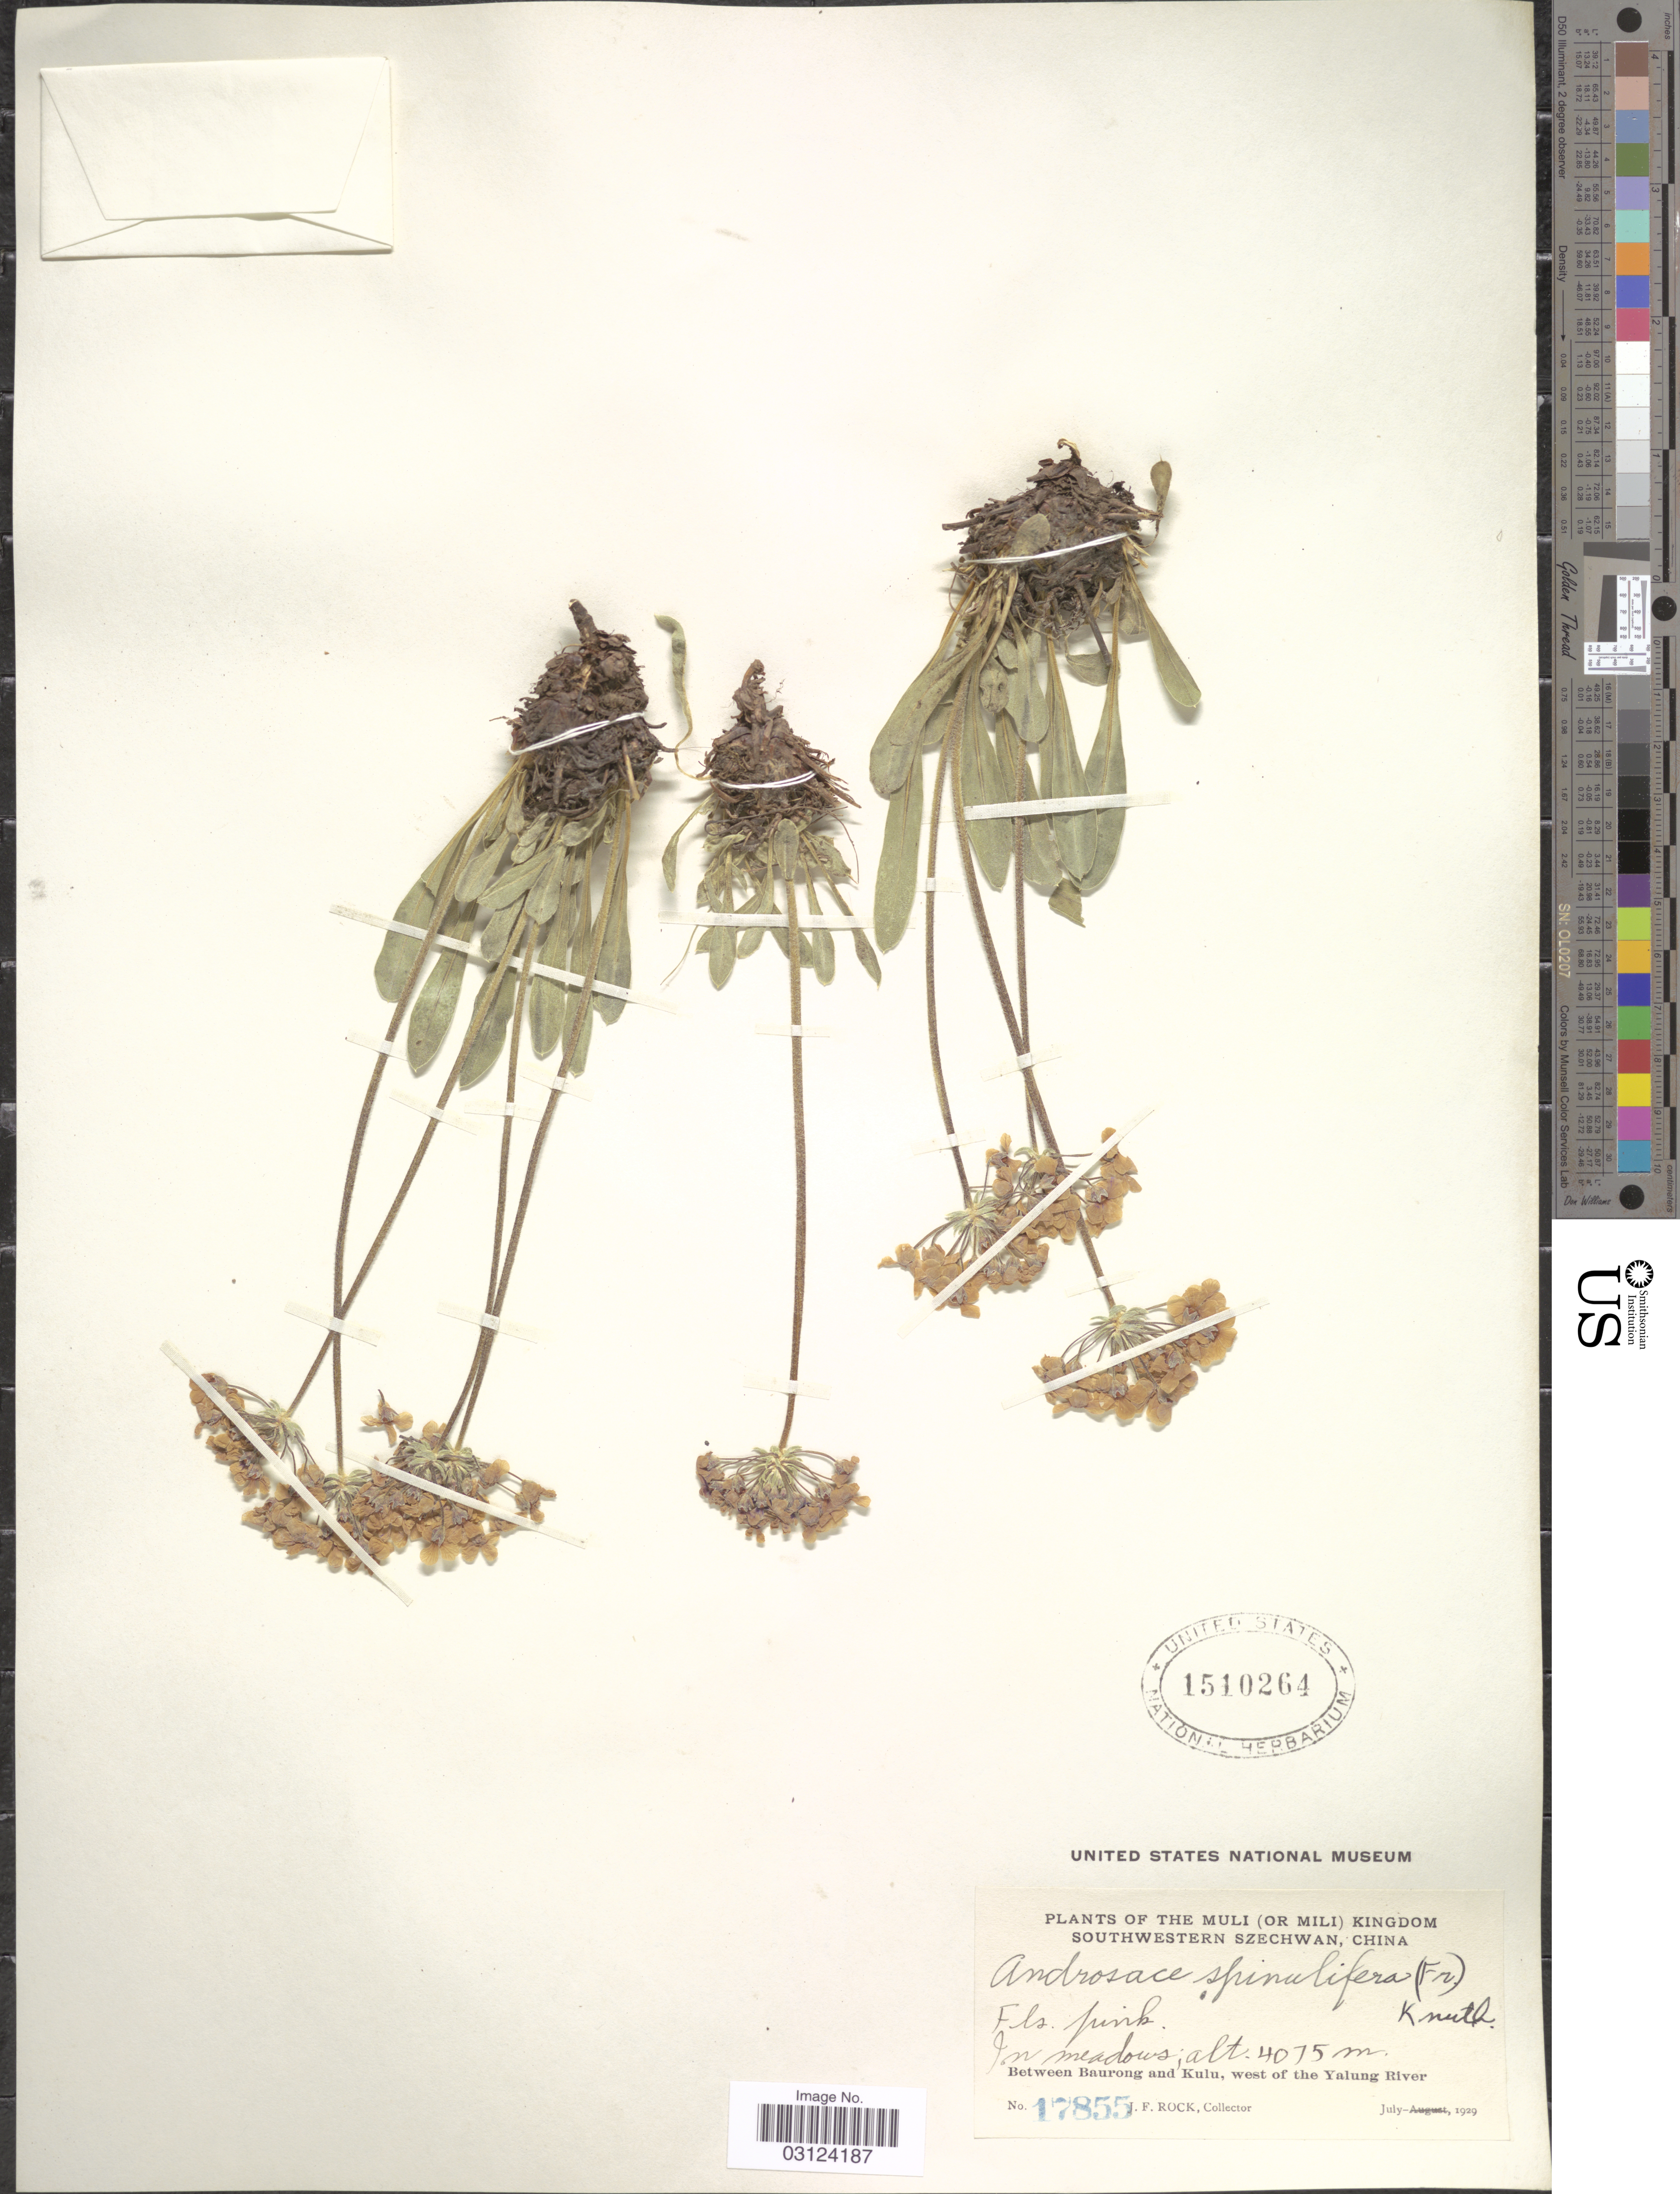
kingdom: Plantae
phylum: Tracheophyta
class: Magnoliopsida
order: Ericales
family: Primulaceae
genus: Androsace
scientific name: Androsace spinulifera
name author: (Franch.) R. Knuth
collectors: J. Rock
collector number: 17855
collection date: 1929-07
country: China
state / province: Sichuan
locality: The Muli (or Mili) Kingdom, Southwestern Szechwan. Between Baurong and Kulu, west of the Yalung River.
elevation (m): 4075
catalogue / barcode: US 1510264